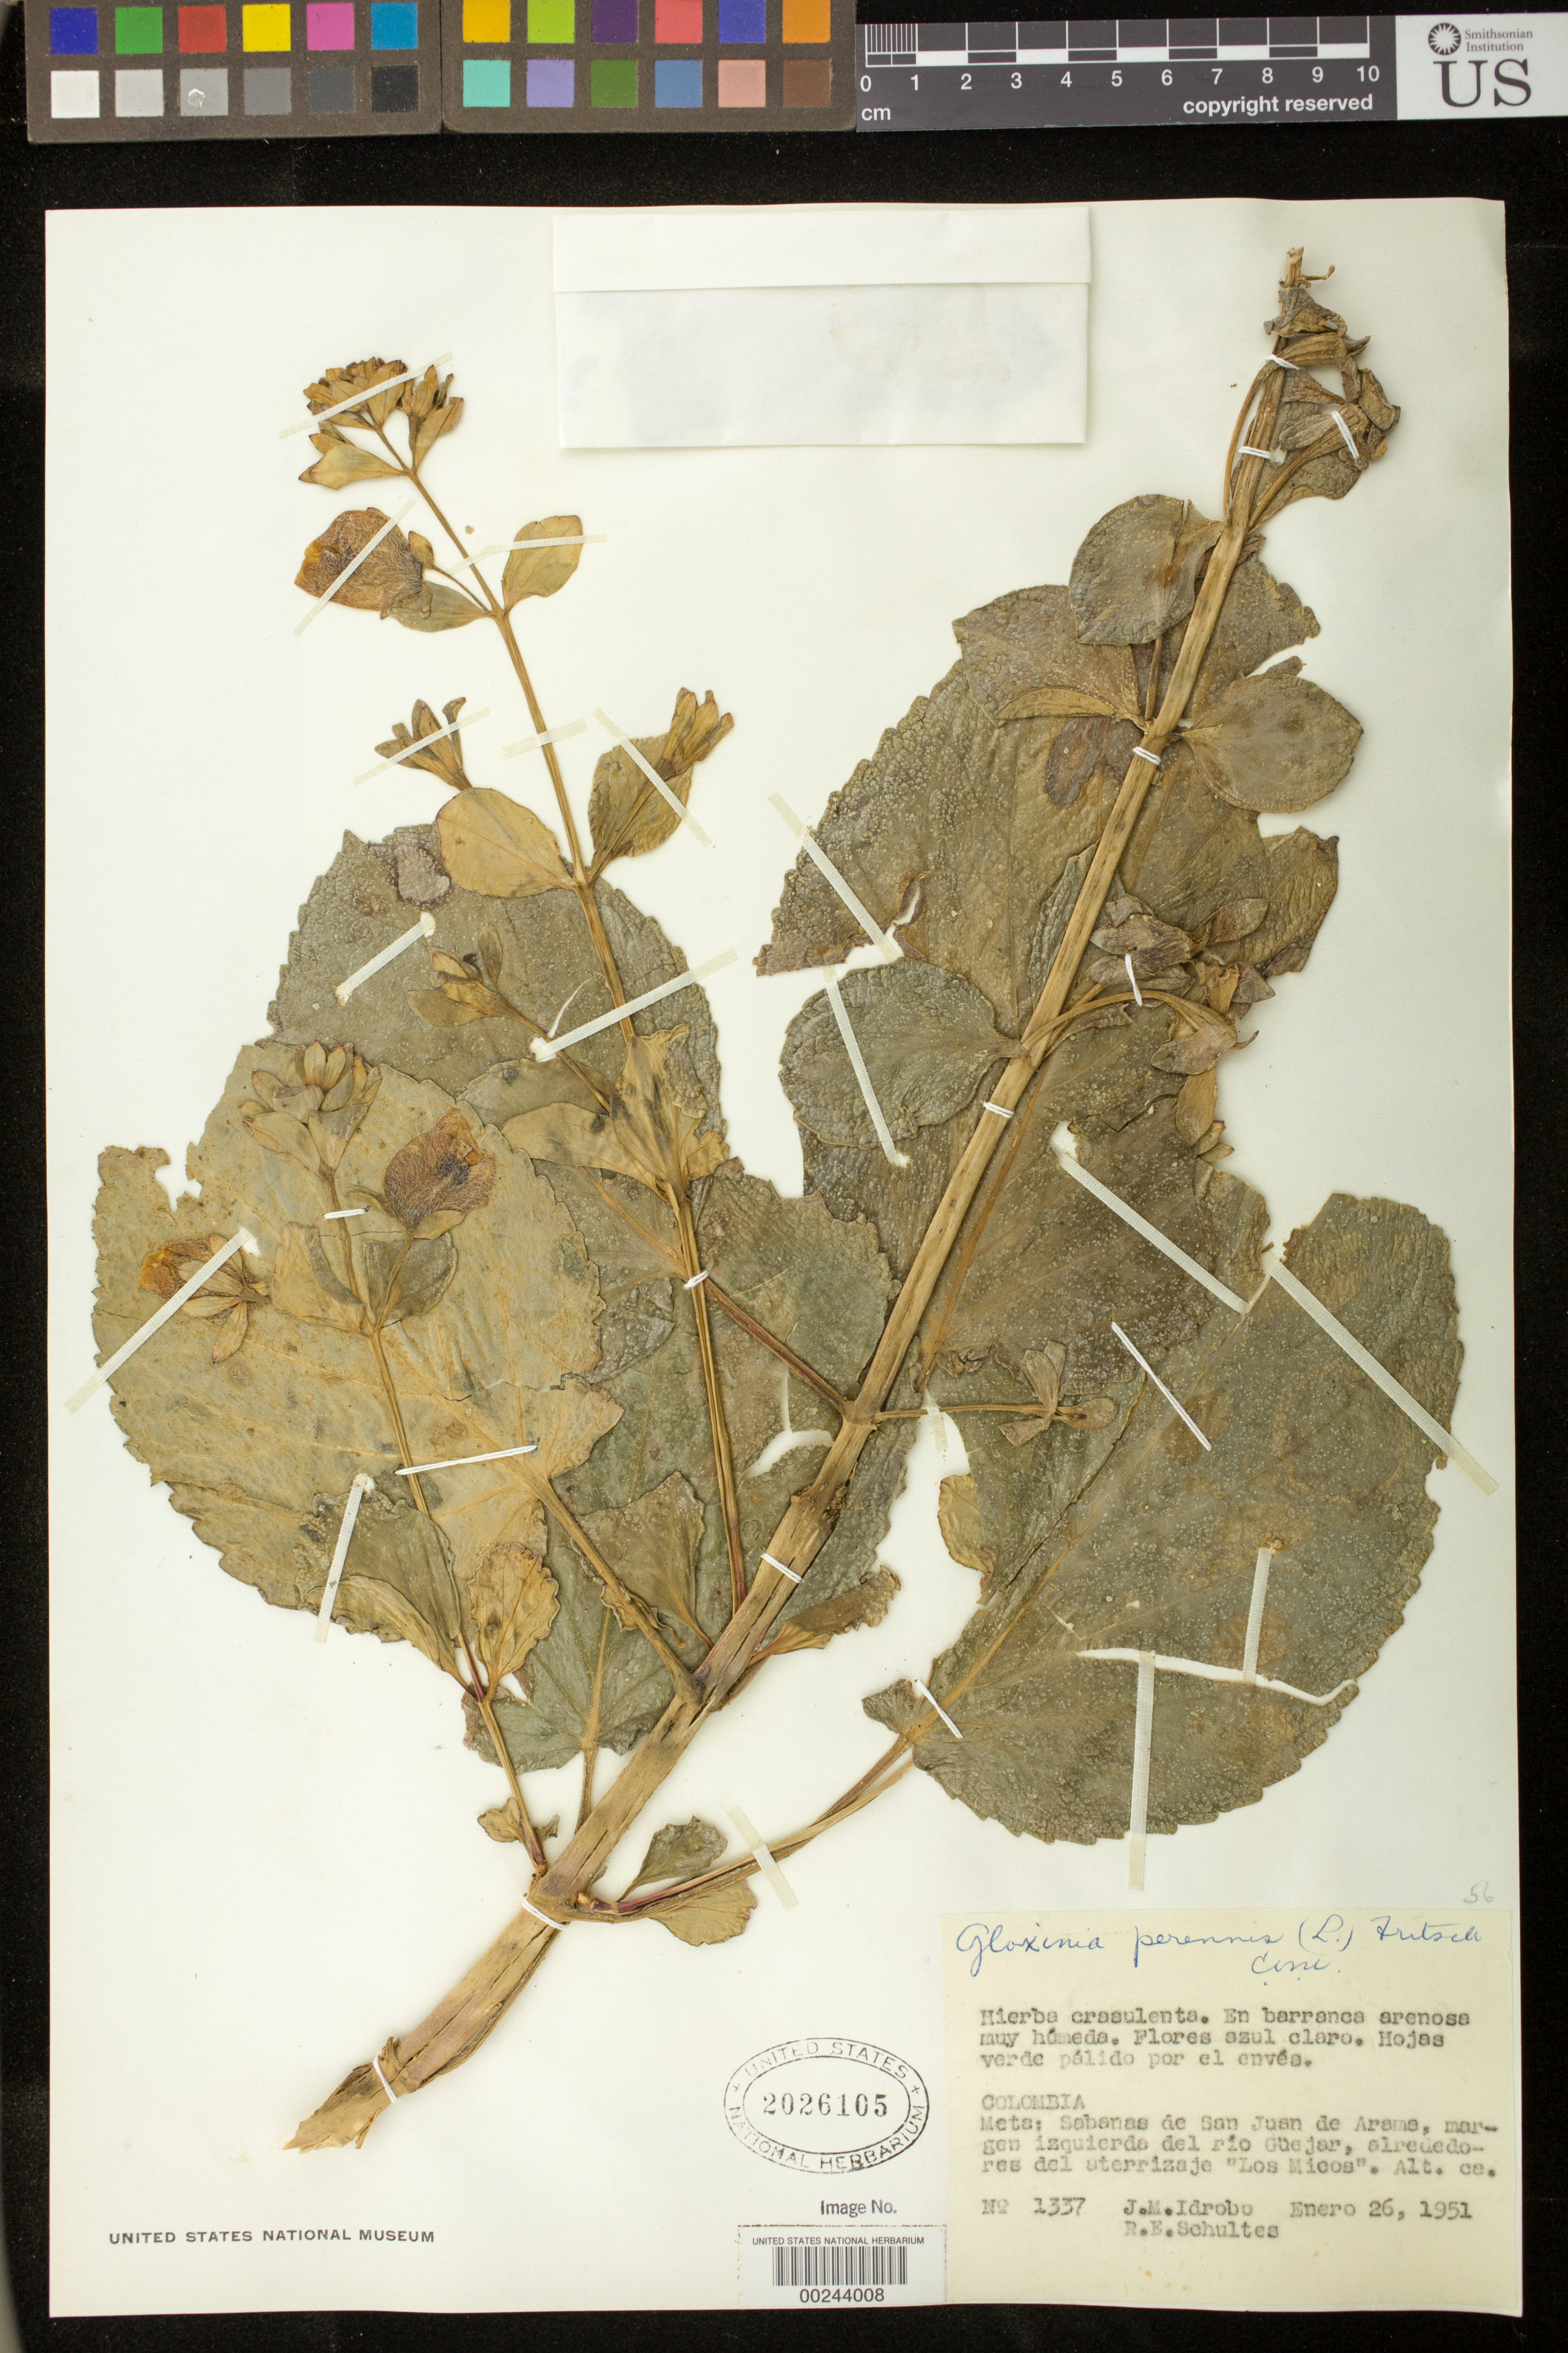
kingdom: Plantae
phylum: Tracheophyta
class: Magnoliopsida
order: Lamiales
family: Gesneriaceae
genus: Gloxinia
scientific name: Gloxinia perennis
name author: (L.) Fritsch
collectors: J. M. Idrobo & R. E. Schultes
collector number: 1337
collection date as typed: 26 Jan 1951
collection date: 1951-01-26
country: Colombia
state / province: Meta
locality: Sabanas de San Juan de Arama, left bank of Rio Guejar, environs del Aterrizaje "Los Micos"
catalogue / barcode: US 2026105